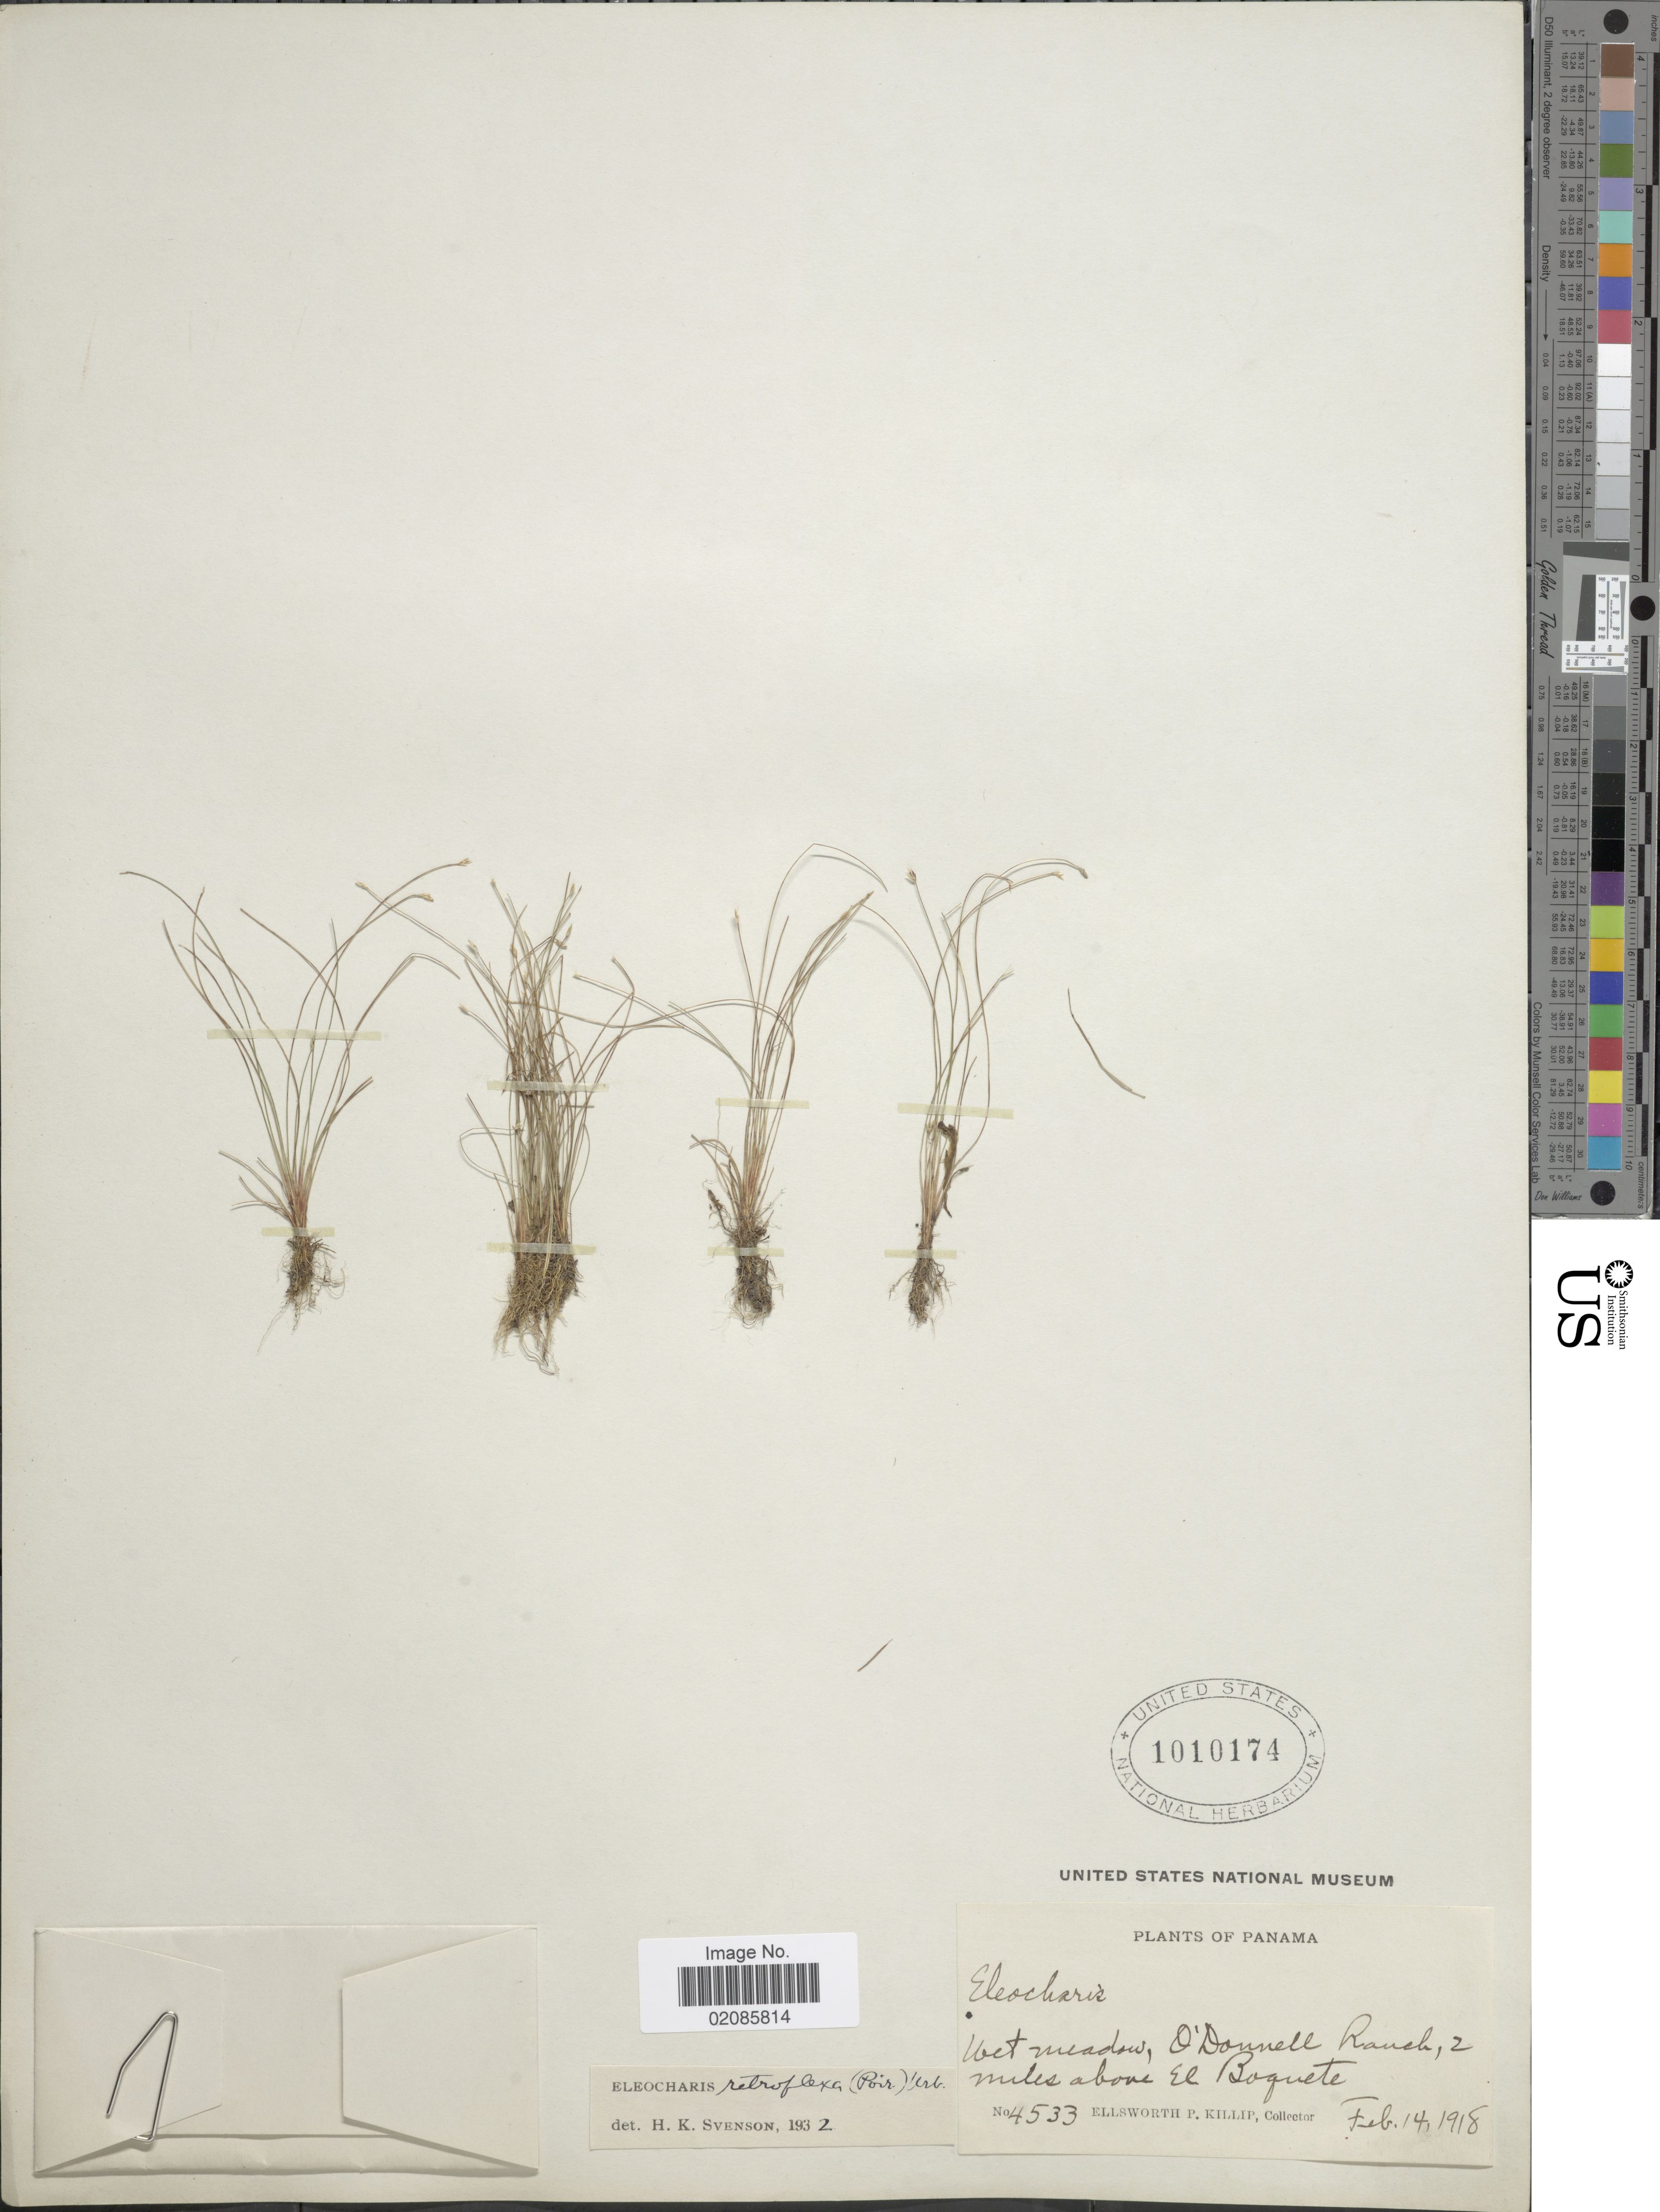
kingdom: Plantae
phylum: Tracheophyta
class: Liliopsida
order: Poales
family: Cyperaceae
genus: Eleocharis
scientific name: Eleocharis retroflexa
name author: (Poir.) Urb.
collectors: E. P. Killip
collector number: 4533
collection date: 1918-02-14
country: Panama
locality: Wet meadow, O'Donnell Ranch, 2 miles above El Boquete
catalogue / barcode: US 1010174